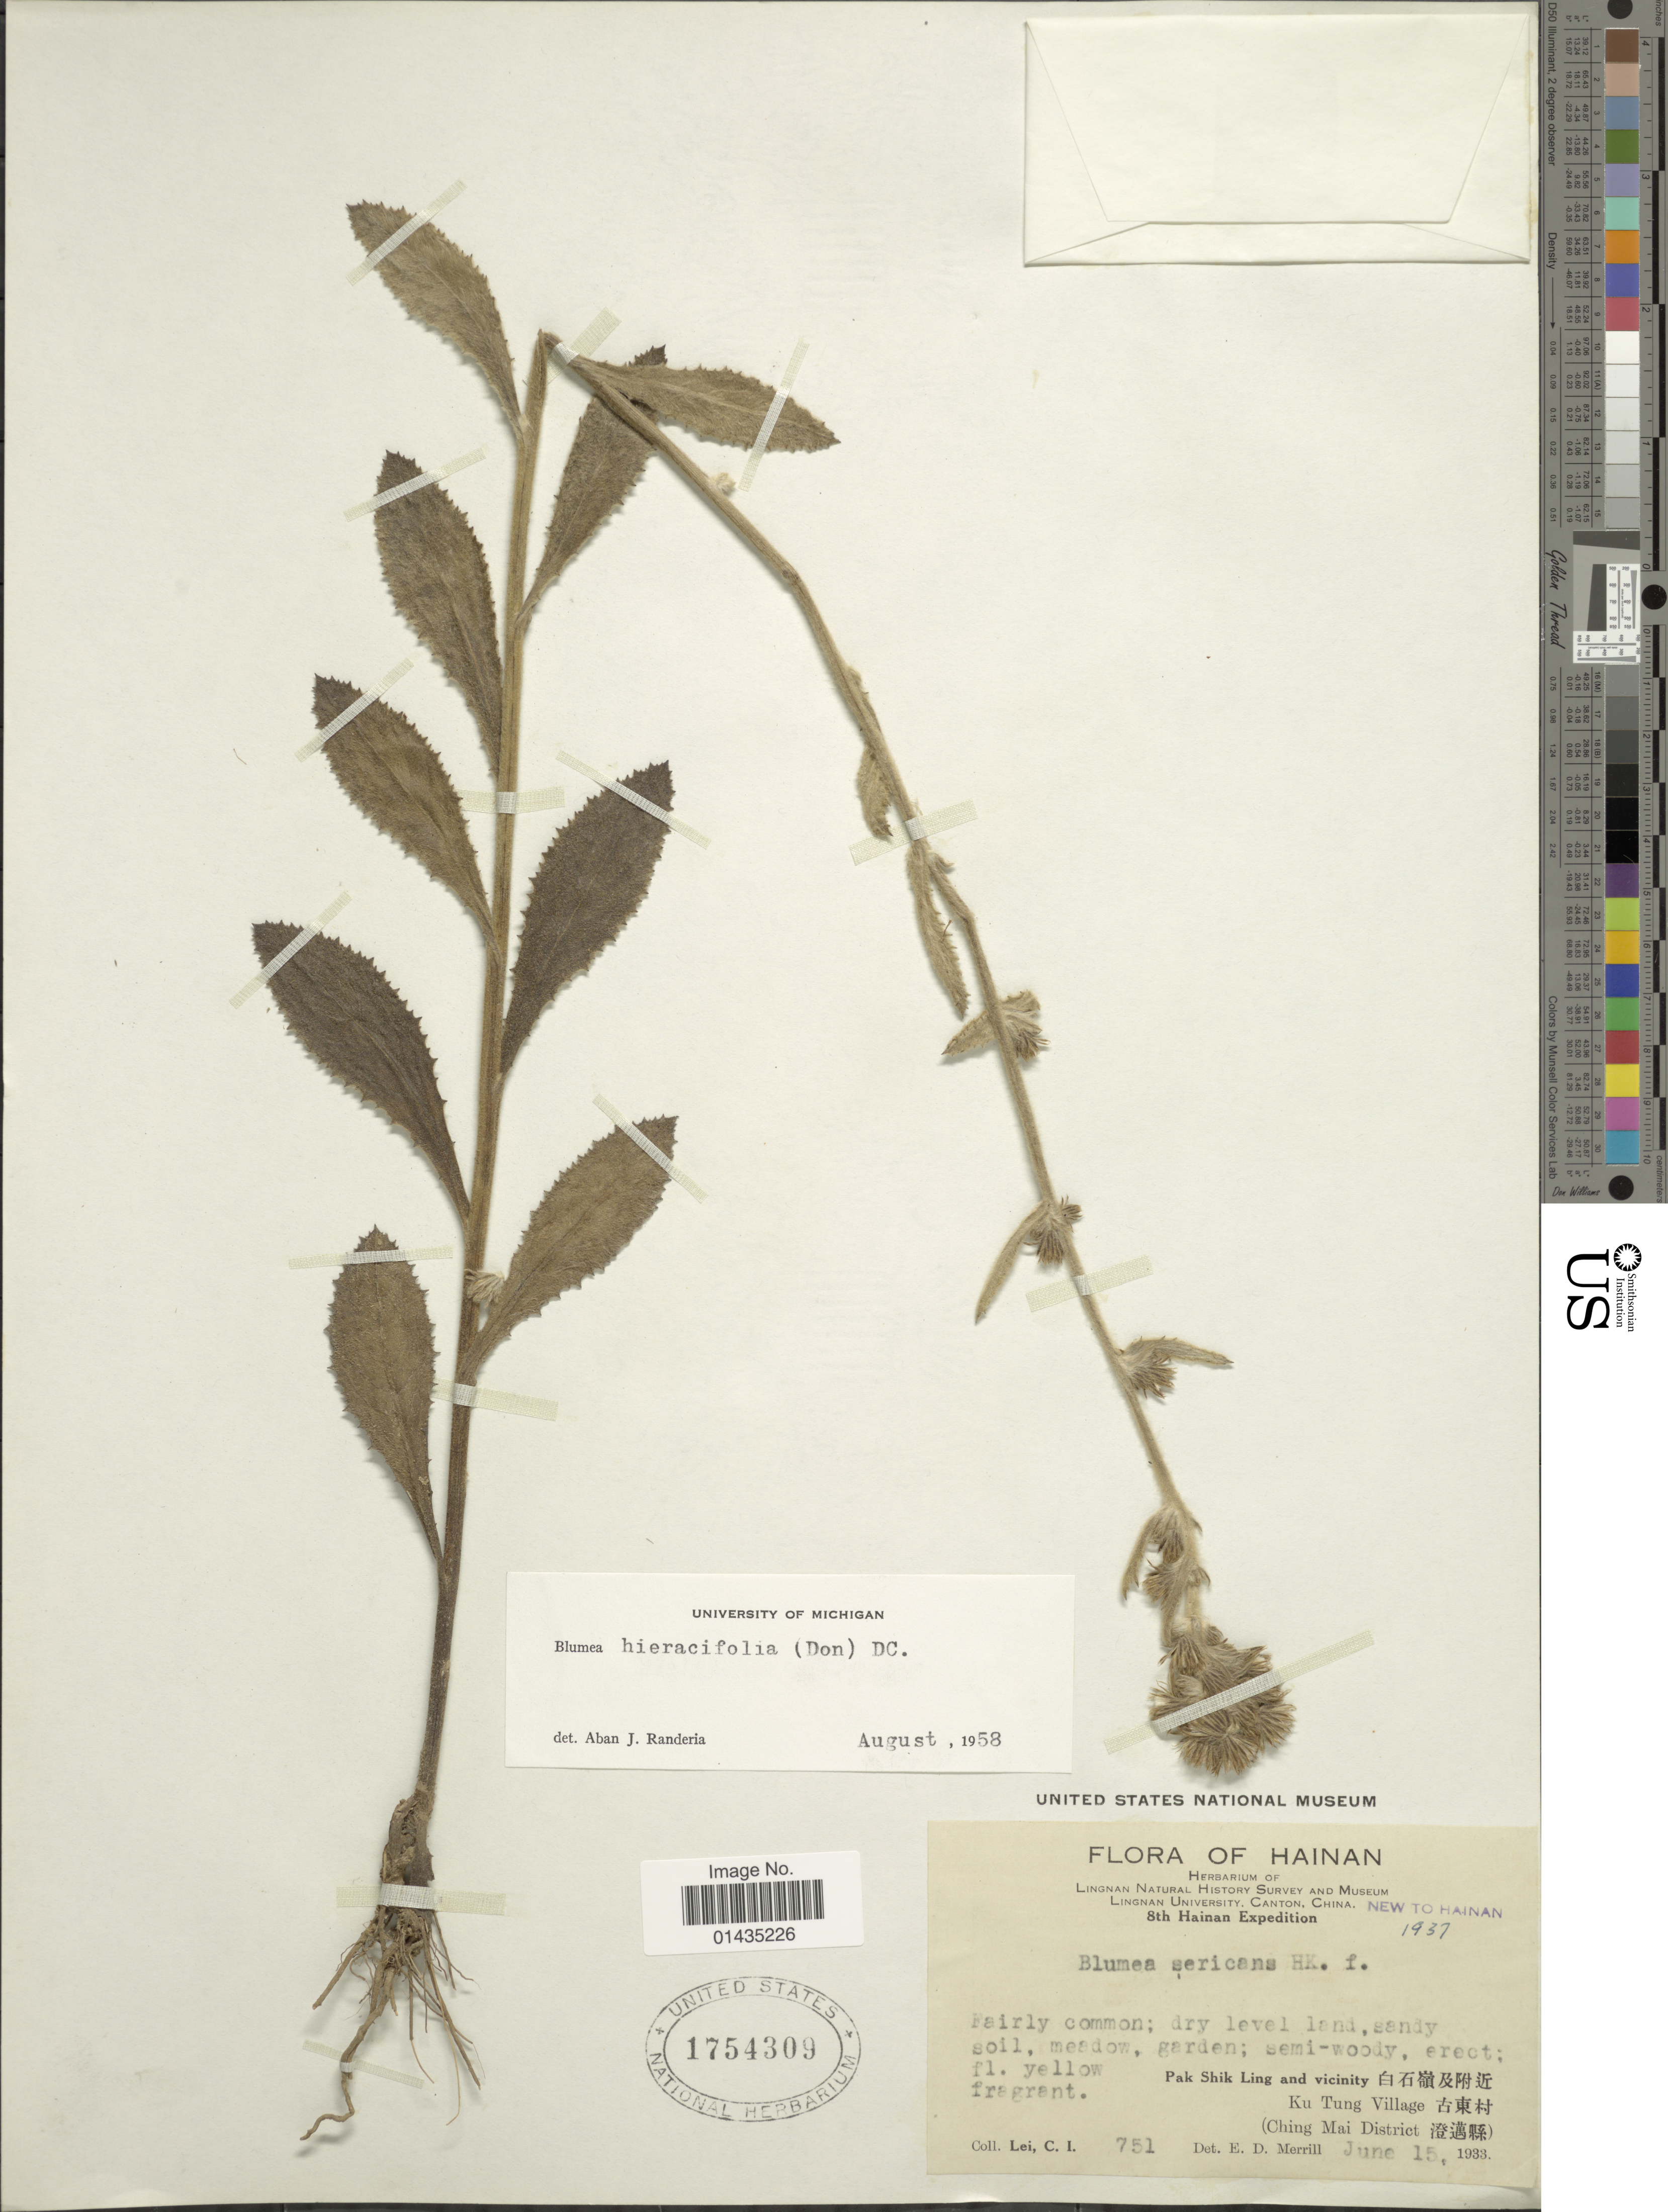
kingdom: Plantae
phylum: Tracheophyta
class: Magnoliopsida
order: Asterales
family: Asteraceae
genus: Blumea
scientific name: Blumea hieraciifolia var. hieraciifolia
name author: (Spreng.) DC.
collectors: C. I. Lei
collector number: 751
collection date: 1933-06-15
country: China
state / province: Hainan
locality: Pak Shik Ling and vicinity, Ku Tung Village, Ching Mai District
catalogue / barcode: US 1754309